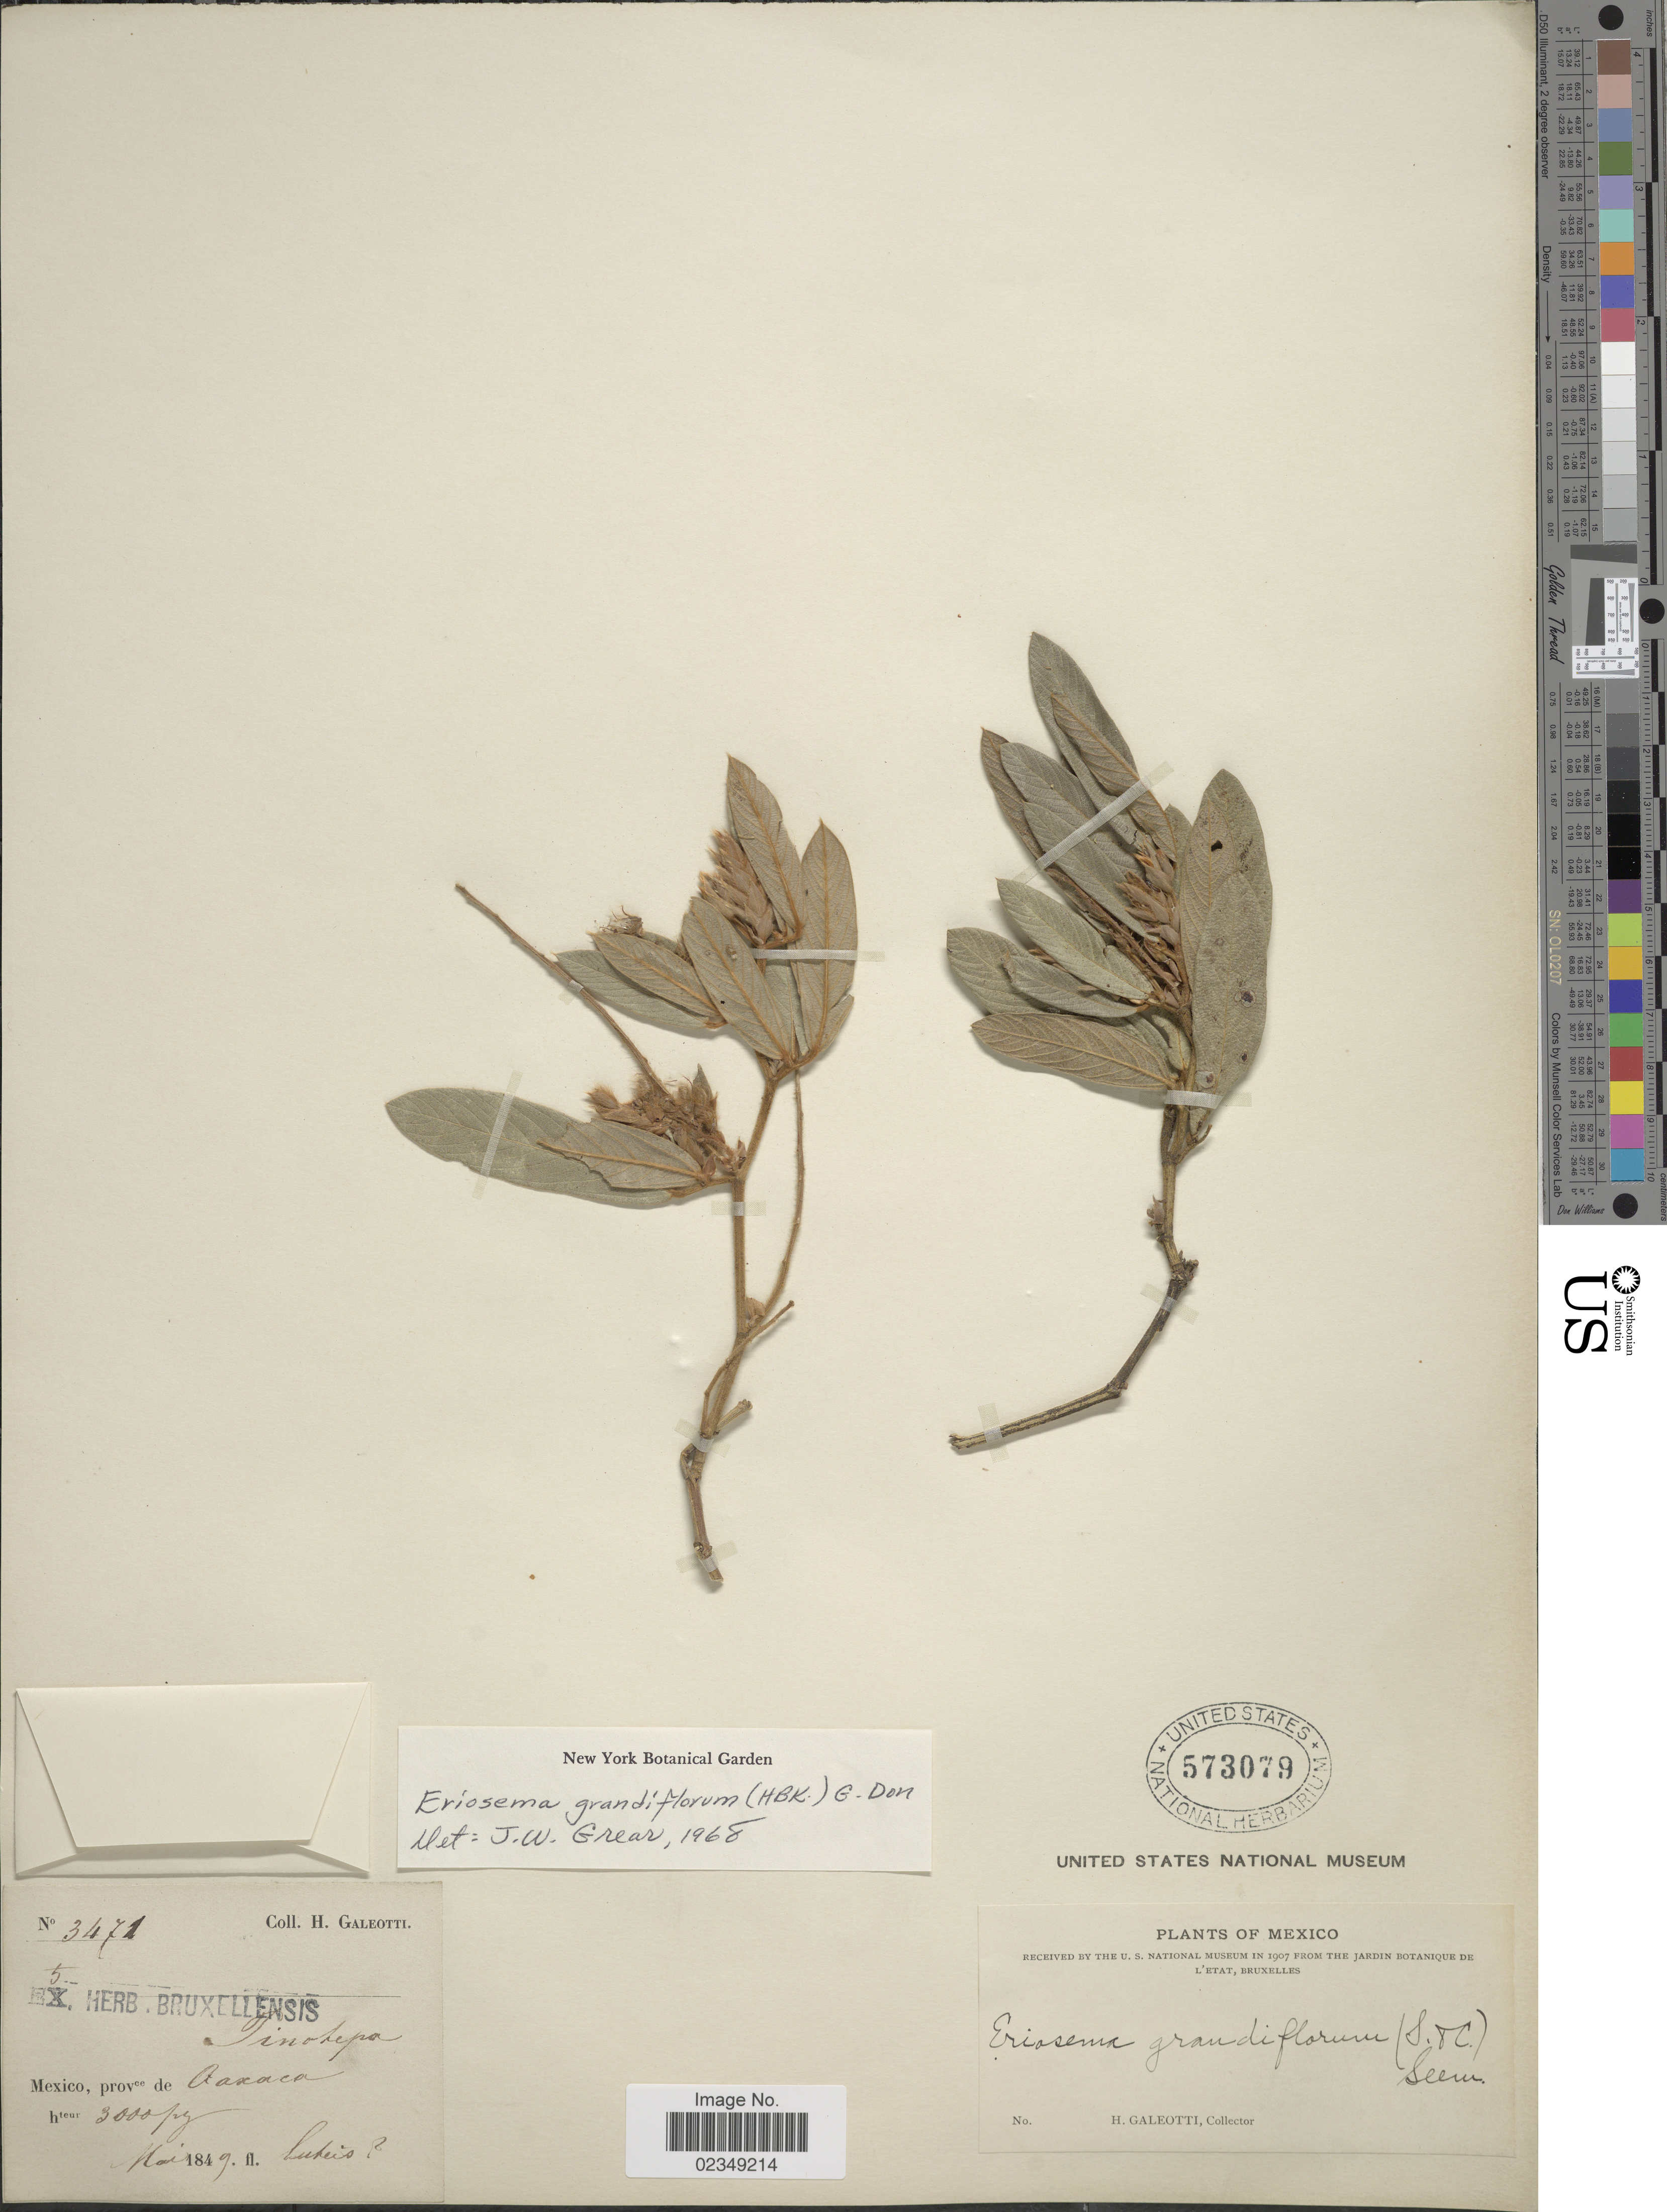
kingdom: Plantae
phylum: Tracheophyta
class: Magnoliopsida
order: Fabales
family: Fabaceae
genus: Eriosema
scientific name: Eriosema grandiflorum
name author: (Schltdl. & Cham.) G. Don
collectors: H. G. Galeotti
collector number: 3471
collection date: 1849-05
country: Mexico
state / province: Oaxaca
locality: Provce. de Oaxaca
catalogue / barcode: US 573079